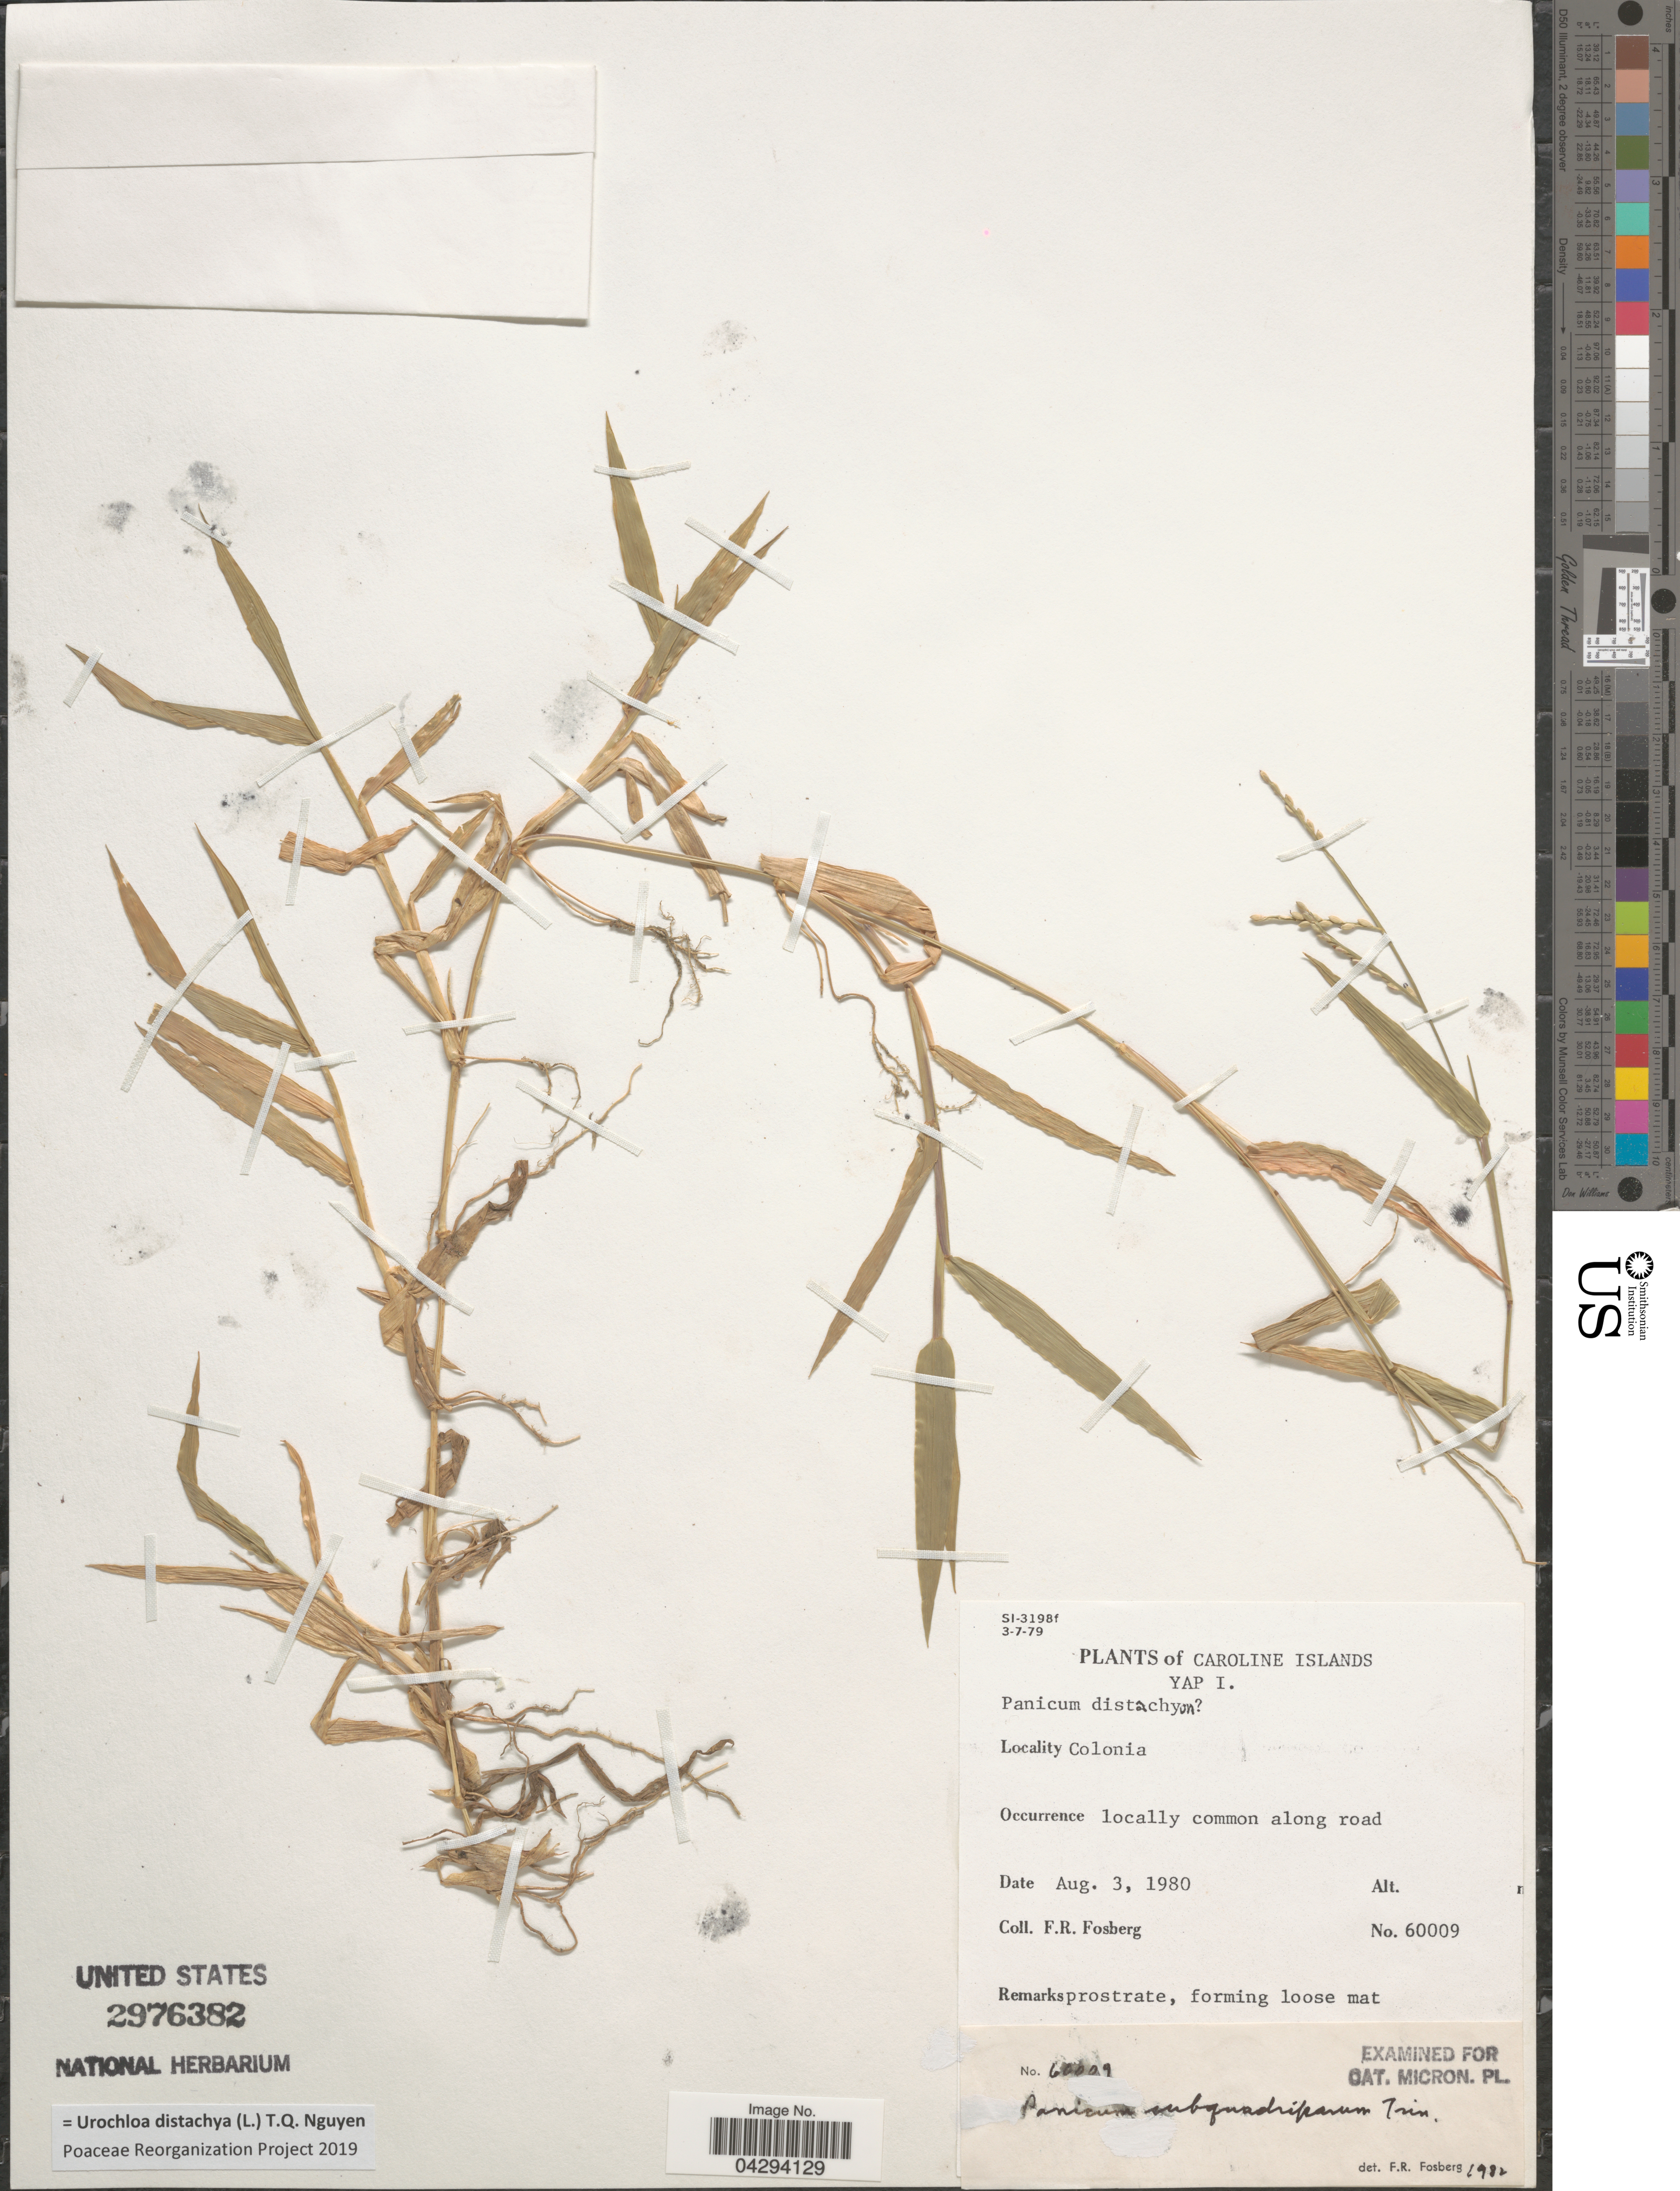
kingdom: Plantae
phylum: Tracheophyta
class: Liliopsida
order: Poales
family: Poaceae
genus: Urochloa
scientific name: Urochloa distachya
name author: (L.) T.Q. Nguyen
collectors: F. R. Fosberg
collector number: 60009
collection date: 1980-08-03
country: Micronesia, Federated States of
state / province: Yap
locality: Caroline Islands. Yap I. Colonia.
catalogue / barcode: US 2976382